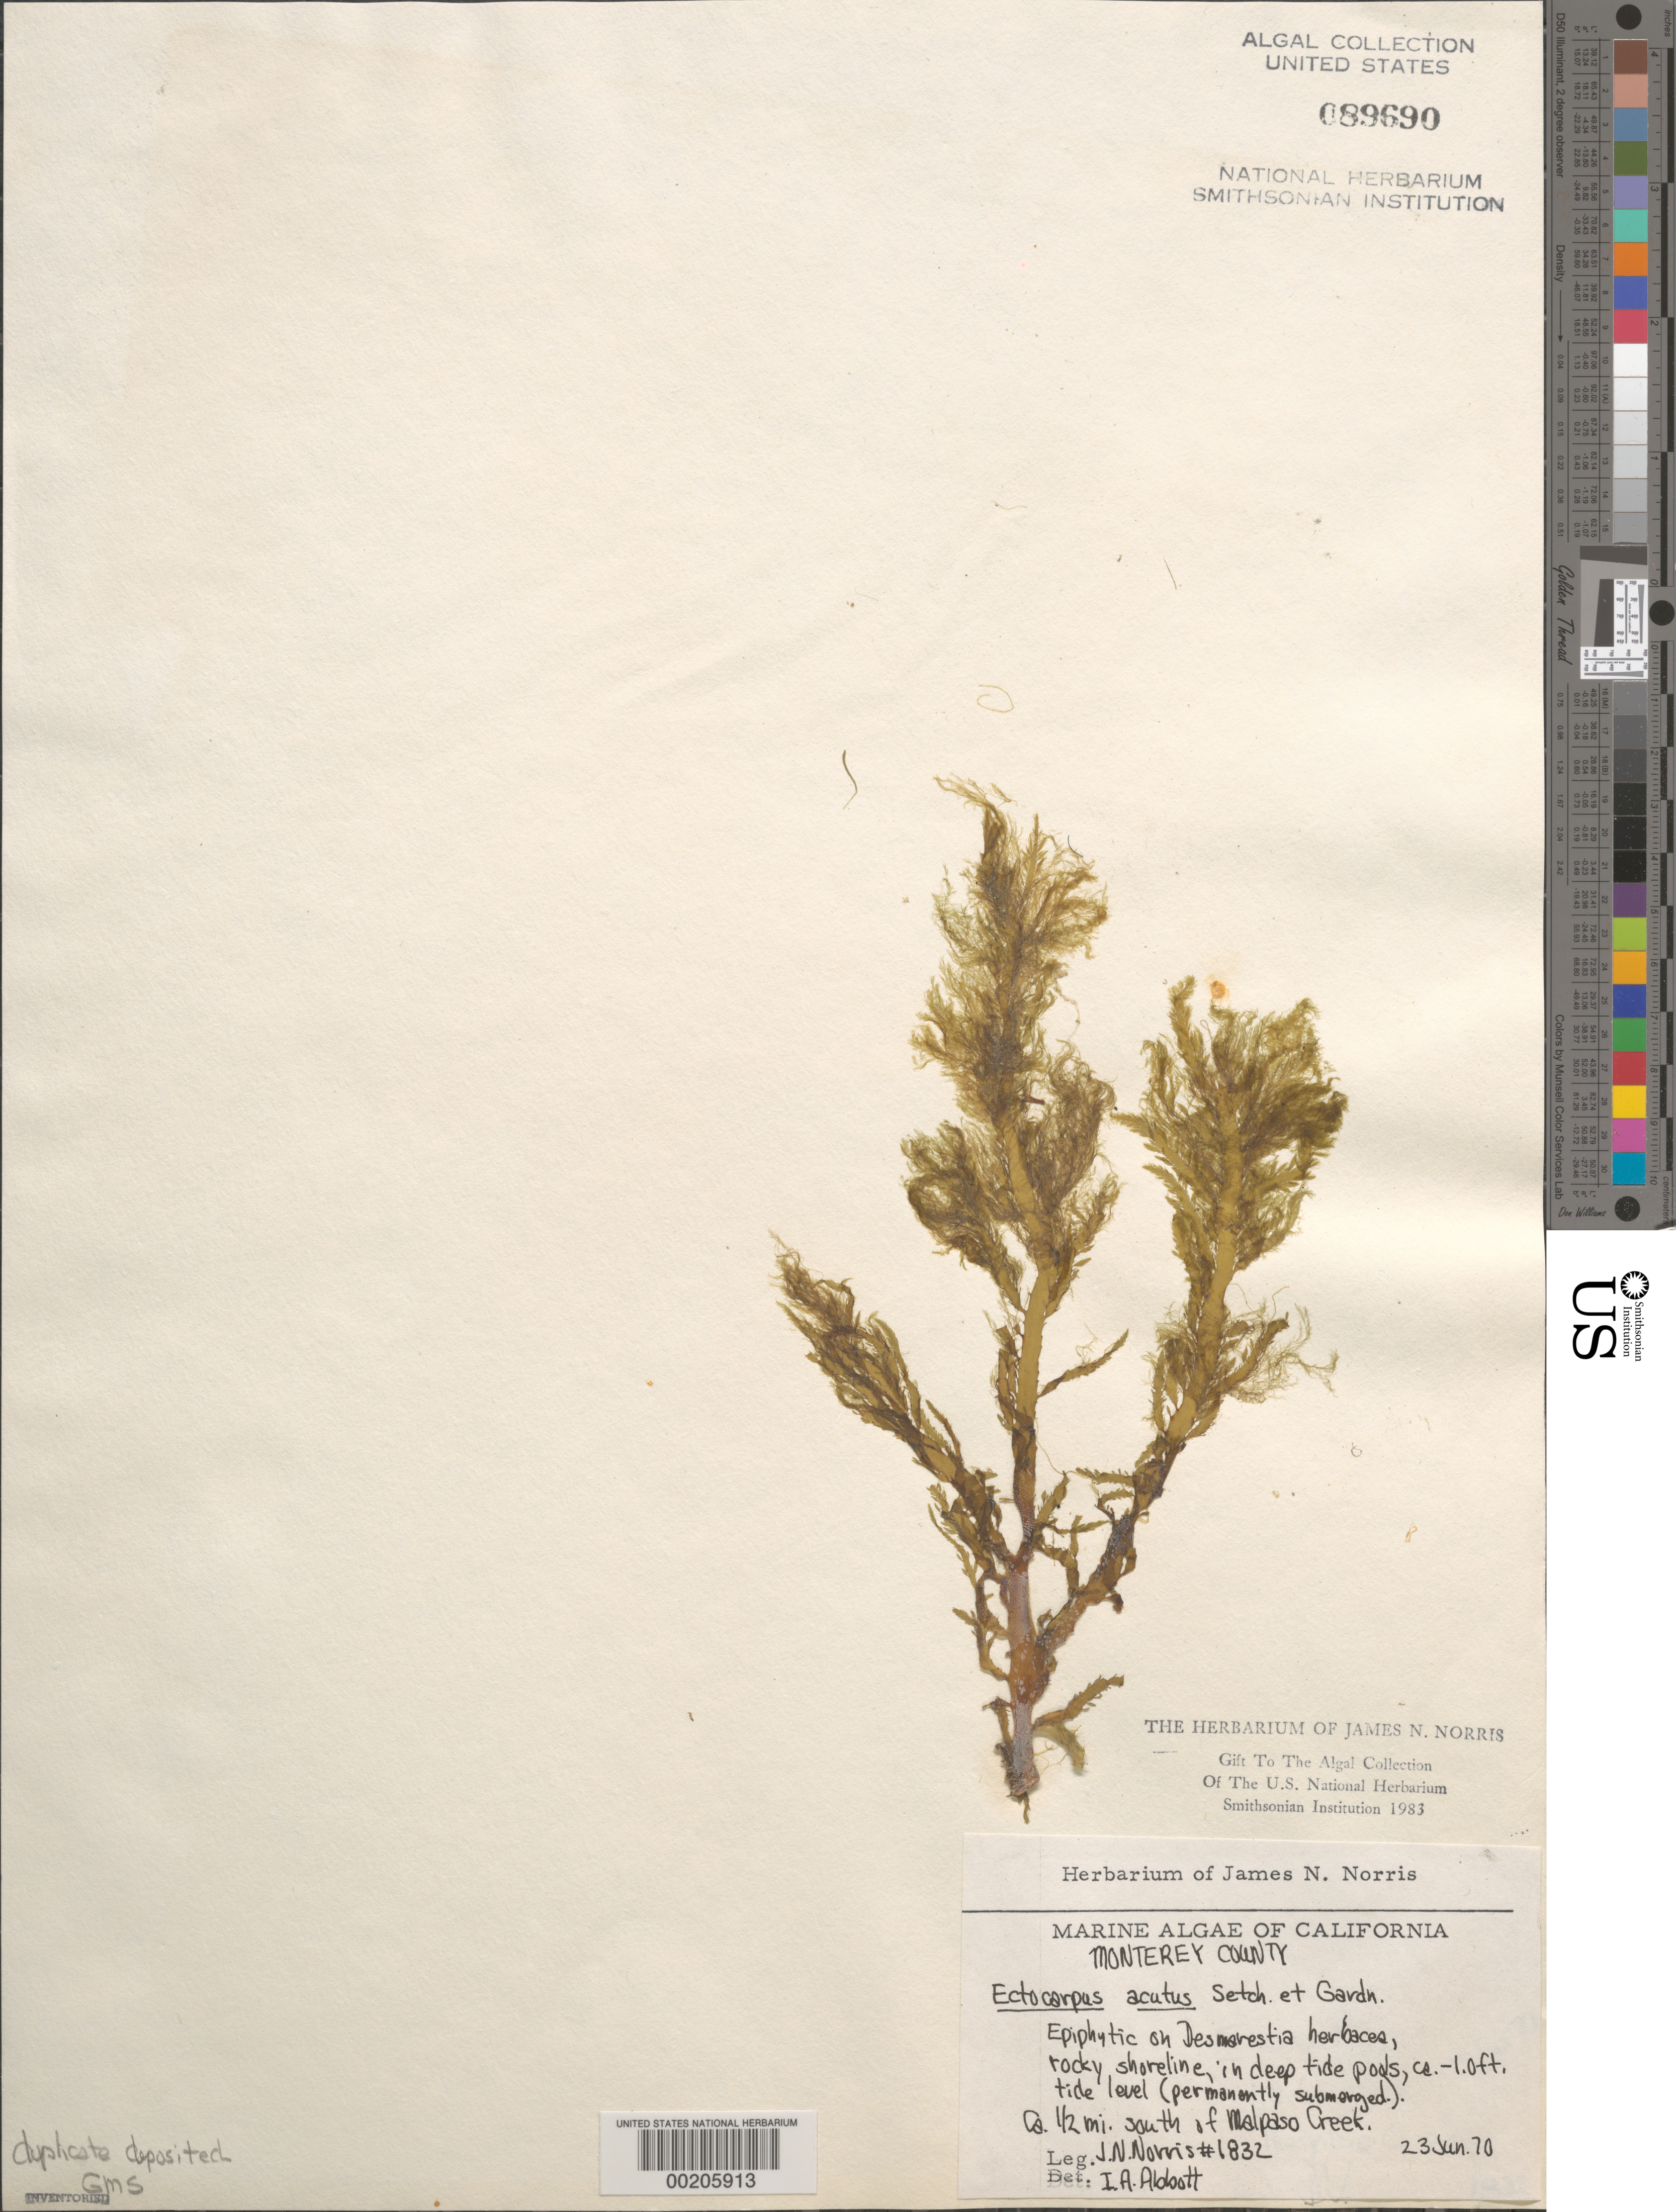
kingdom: Chromista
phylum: Ochrophyta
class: Phaeophyceae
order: Ectocarpales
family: Ectocarpaceae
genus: Ectocarpus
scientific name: Ectocarpus acutus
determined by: Abbott, Isabella A.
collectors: J. N. Norris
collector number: JN-1832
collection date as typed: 23 Jun 1970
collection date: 1970-06-23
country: United States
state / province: California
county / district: Monterey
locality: Ca. 0.5 mile south of Malpaso Creek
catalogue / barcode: US 89690